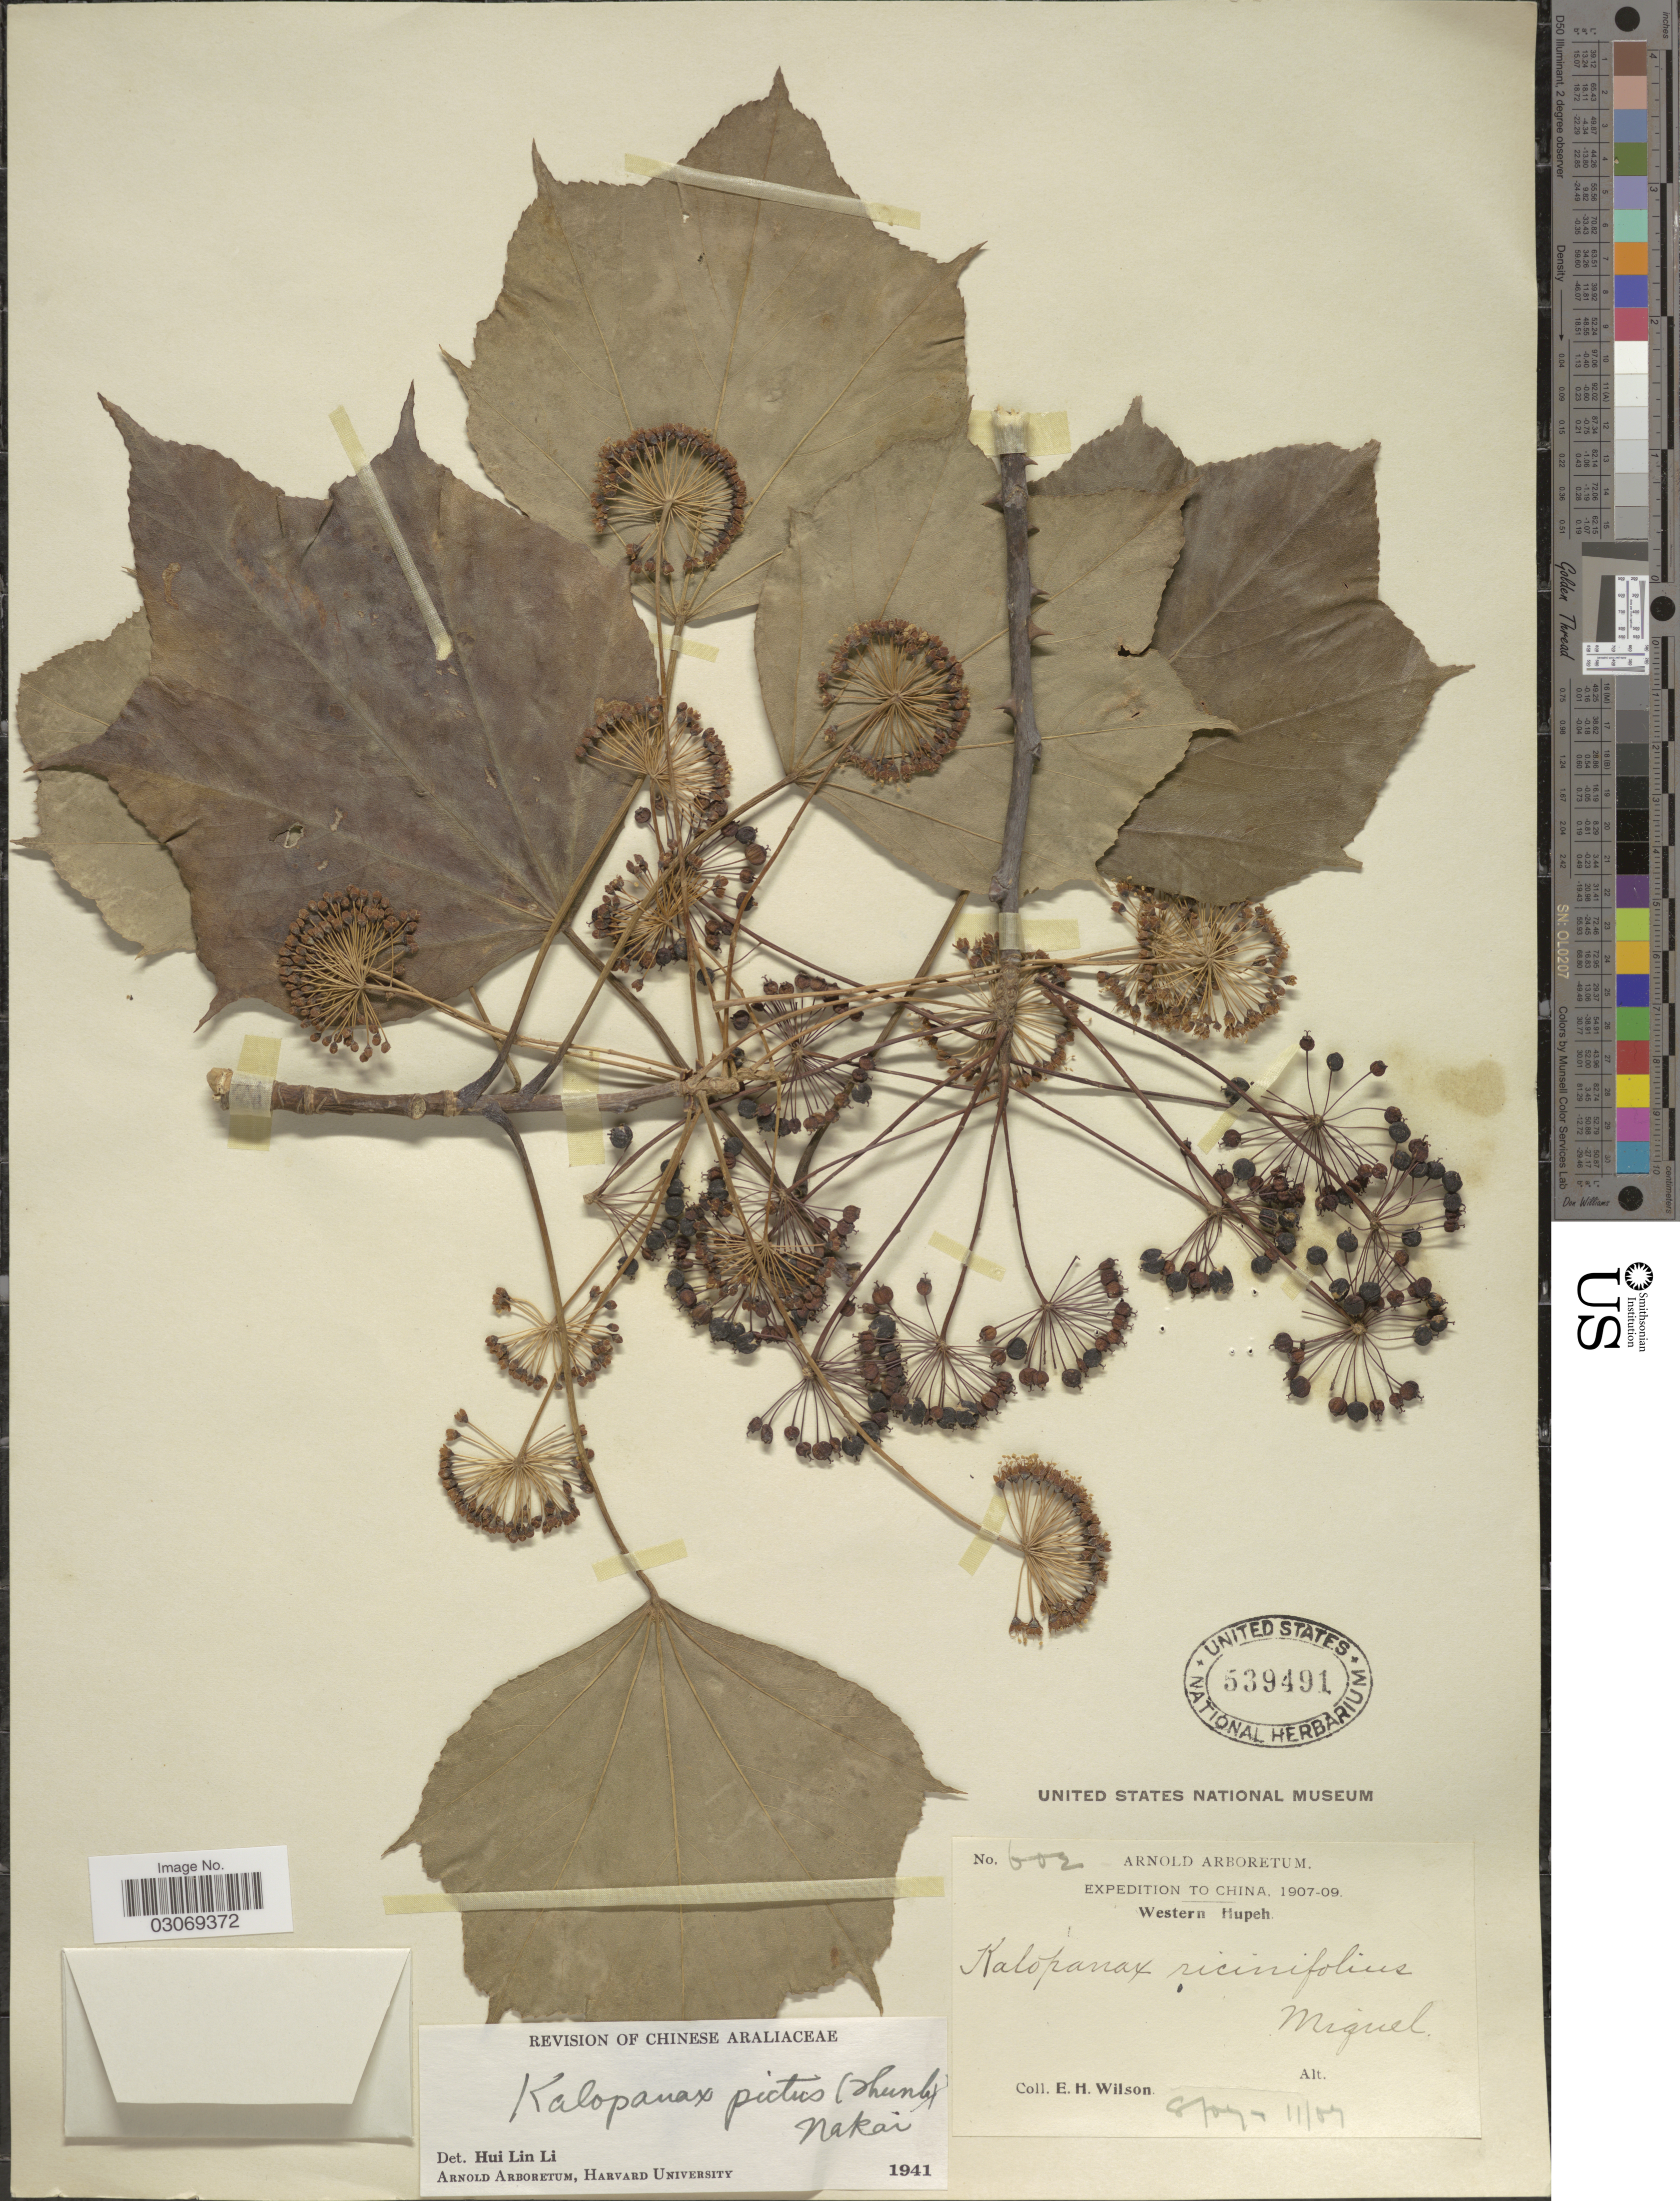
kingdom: Plantae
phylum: Tracheophyta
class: Magnoliopsida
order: Apiales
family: Araliaceae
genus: Kalopanax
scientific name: Kalopanax septemlobus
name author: (Thunb.) Koidz.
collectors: E. Wilson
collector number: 602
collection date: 1907-08/1907-11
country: China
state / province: Hubei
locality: Western Hupeh.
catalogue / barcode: US 539491